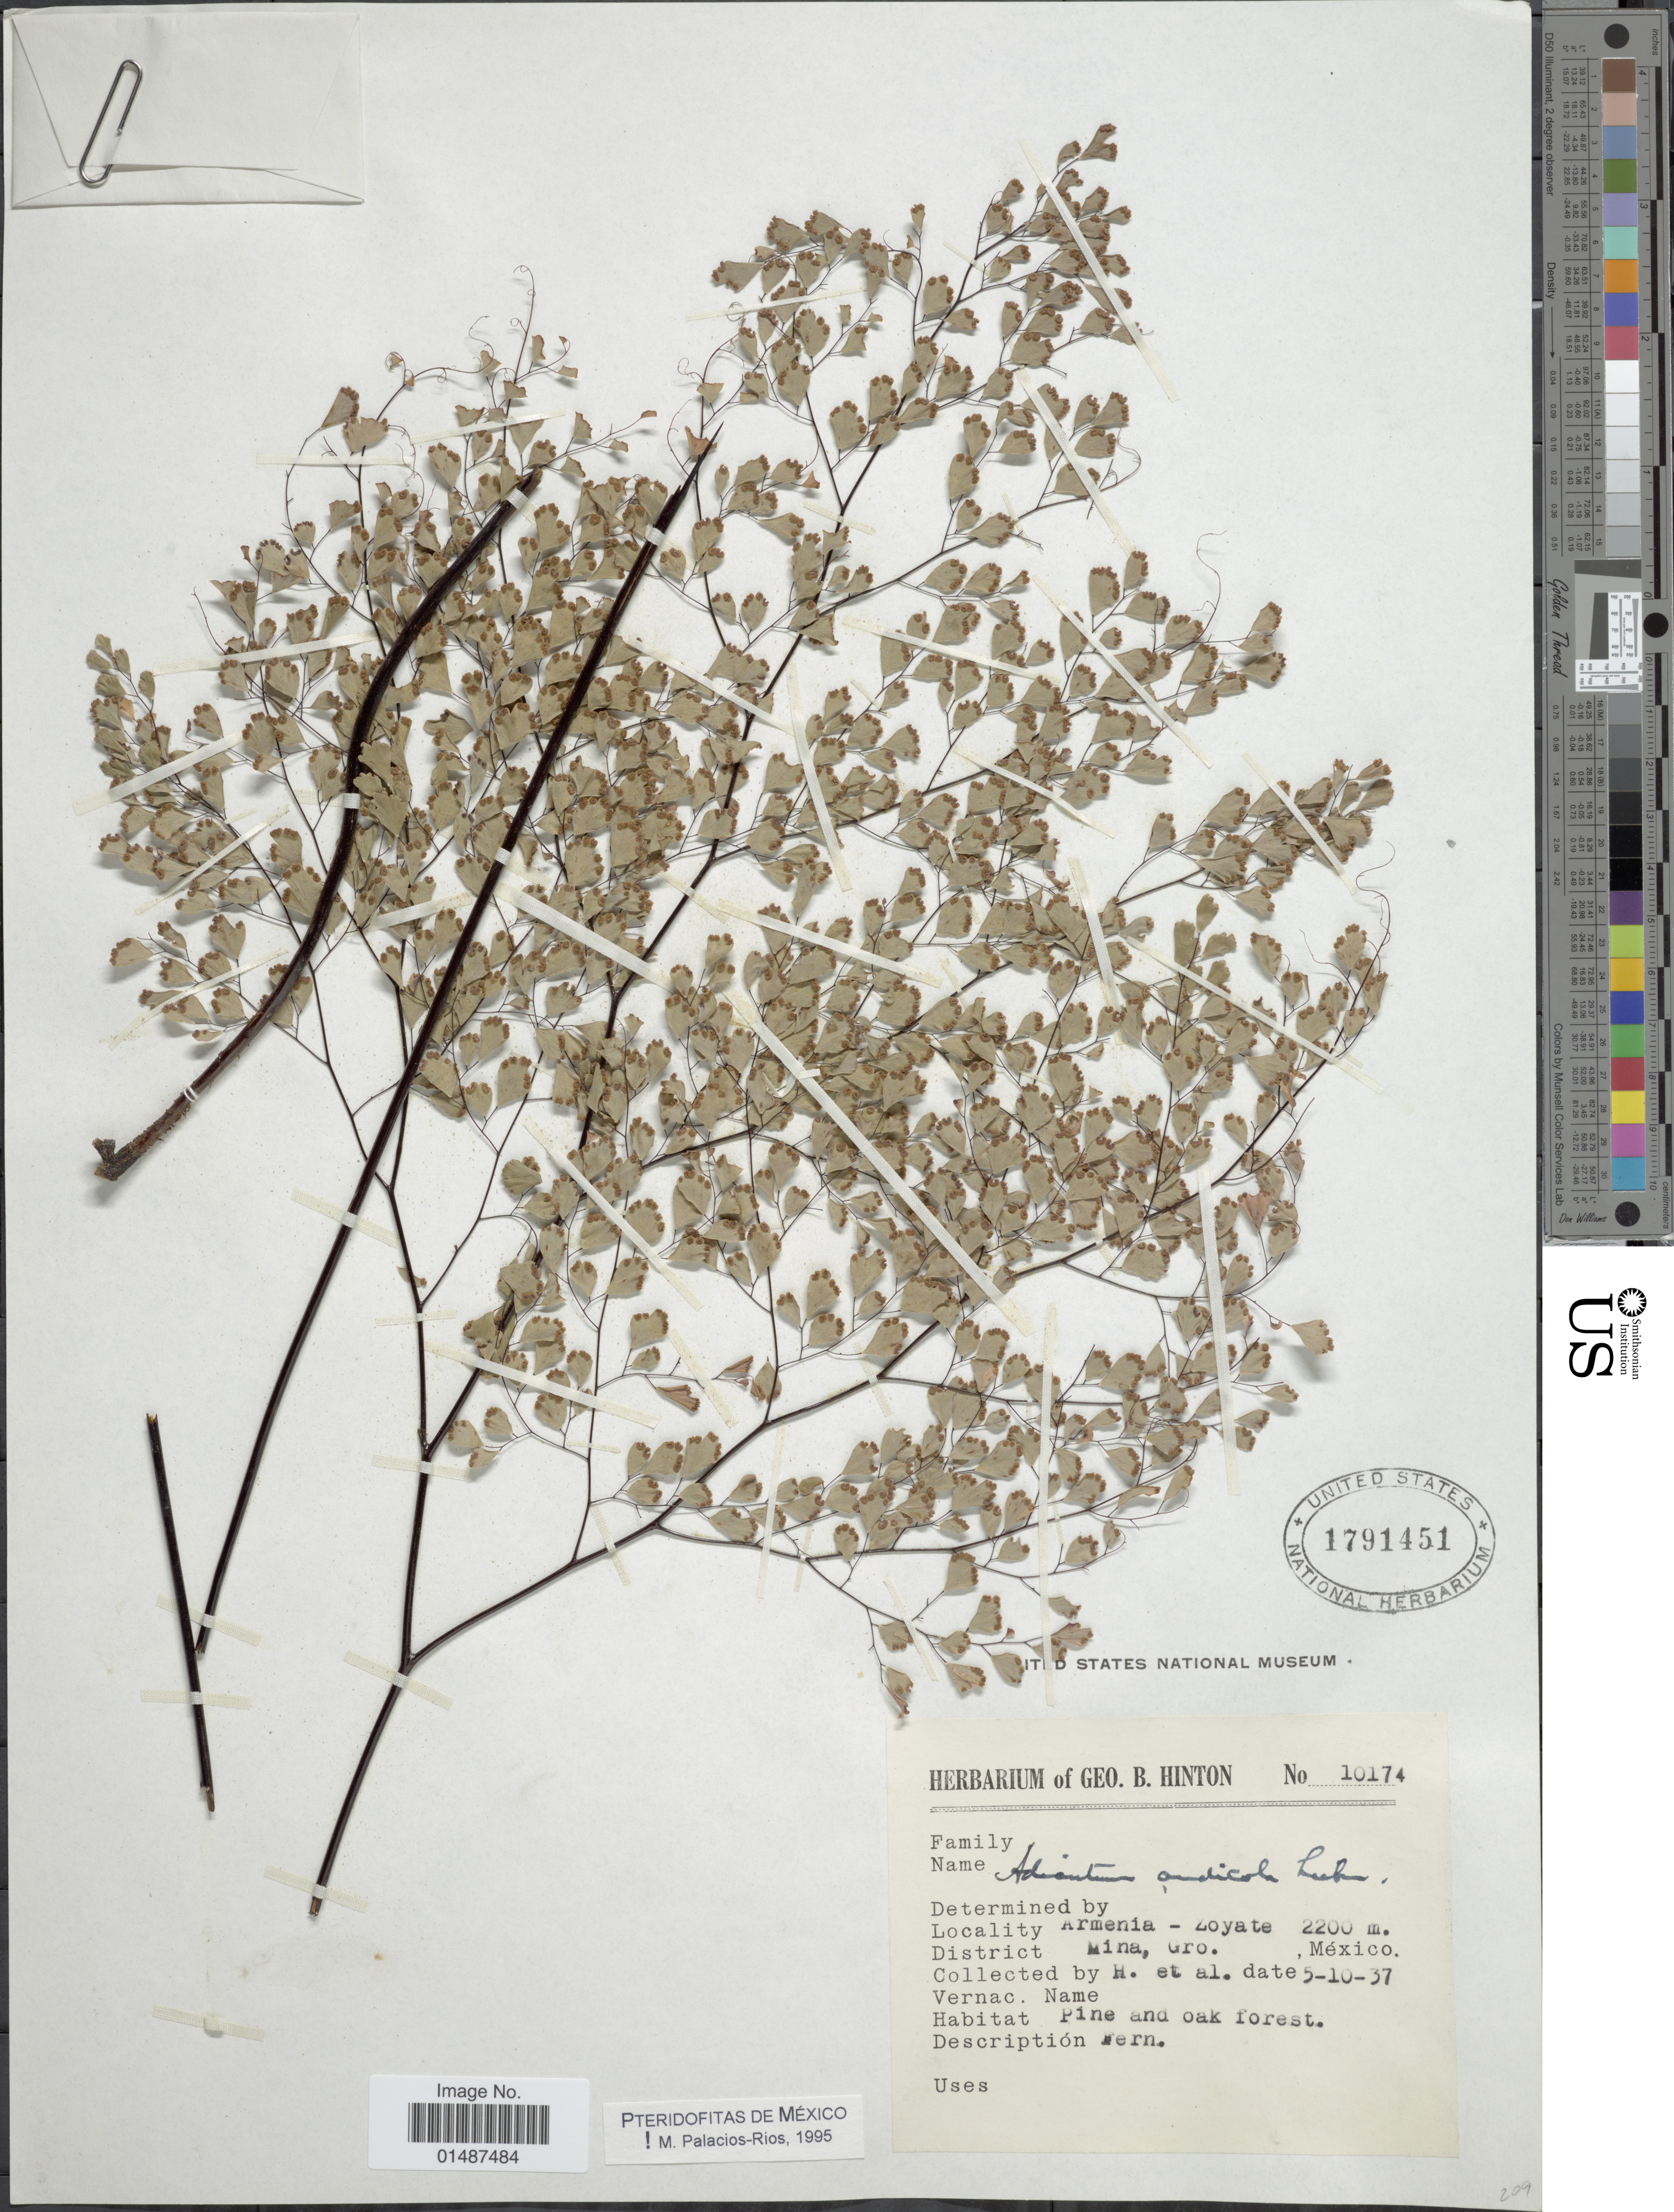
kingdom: Plantae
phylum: Tracheophyta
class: Polypodiopsida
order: Polypodiales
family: Pteridaceae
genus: Adiantum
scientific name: Adiantum andicola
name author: Liebm.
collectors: G. B. Hinton & et al.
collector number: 10174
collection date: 1937-10-05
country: Mexico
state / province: Guerrero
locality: Armenia-Zoyate, Mina Gro.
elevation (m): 2200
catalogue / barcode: US 1791451